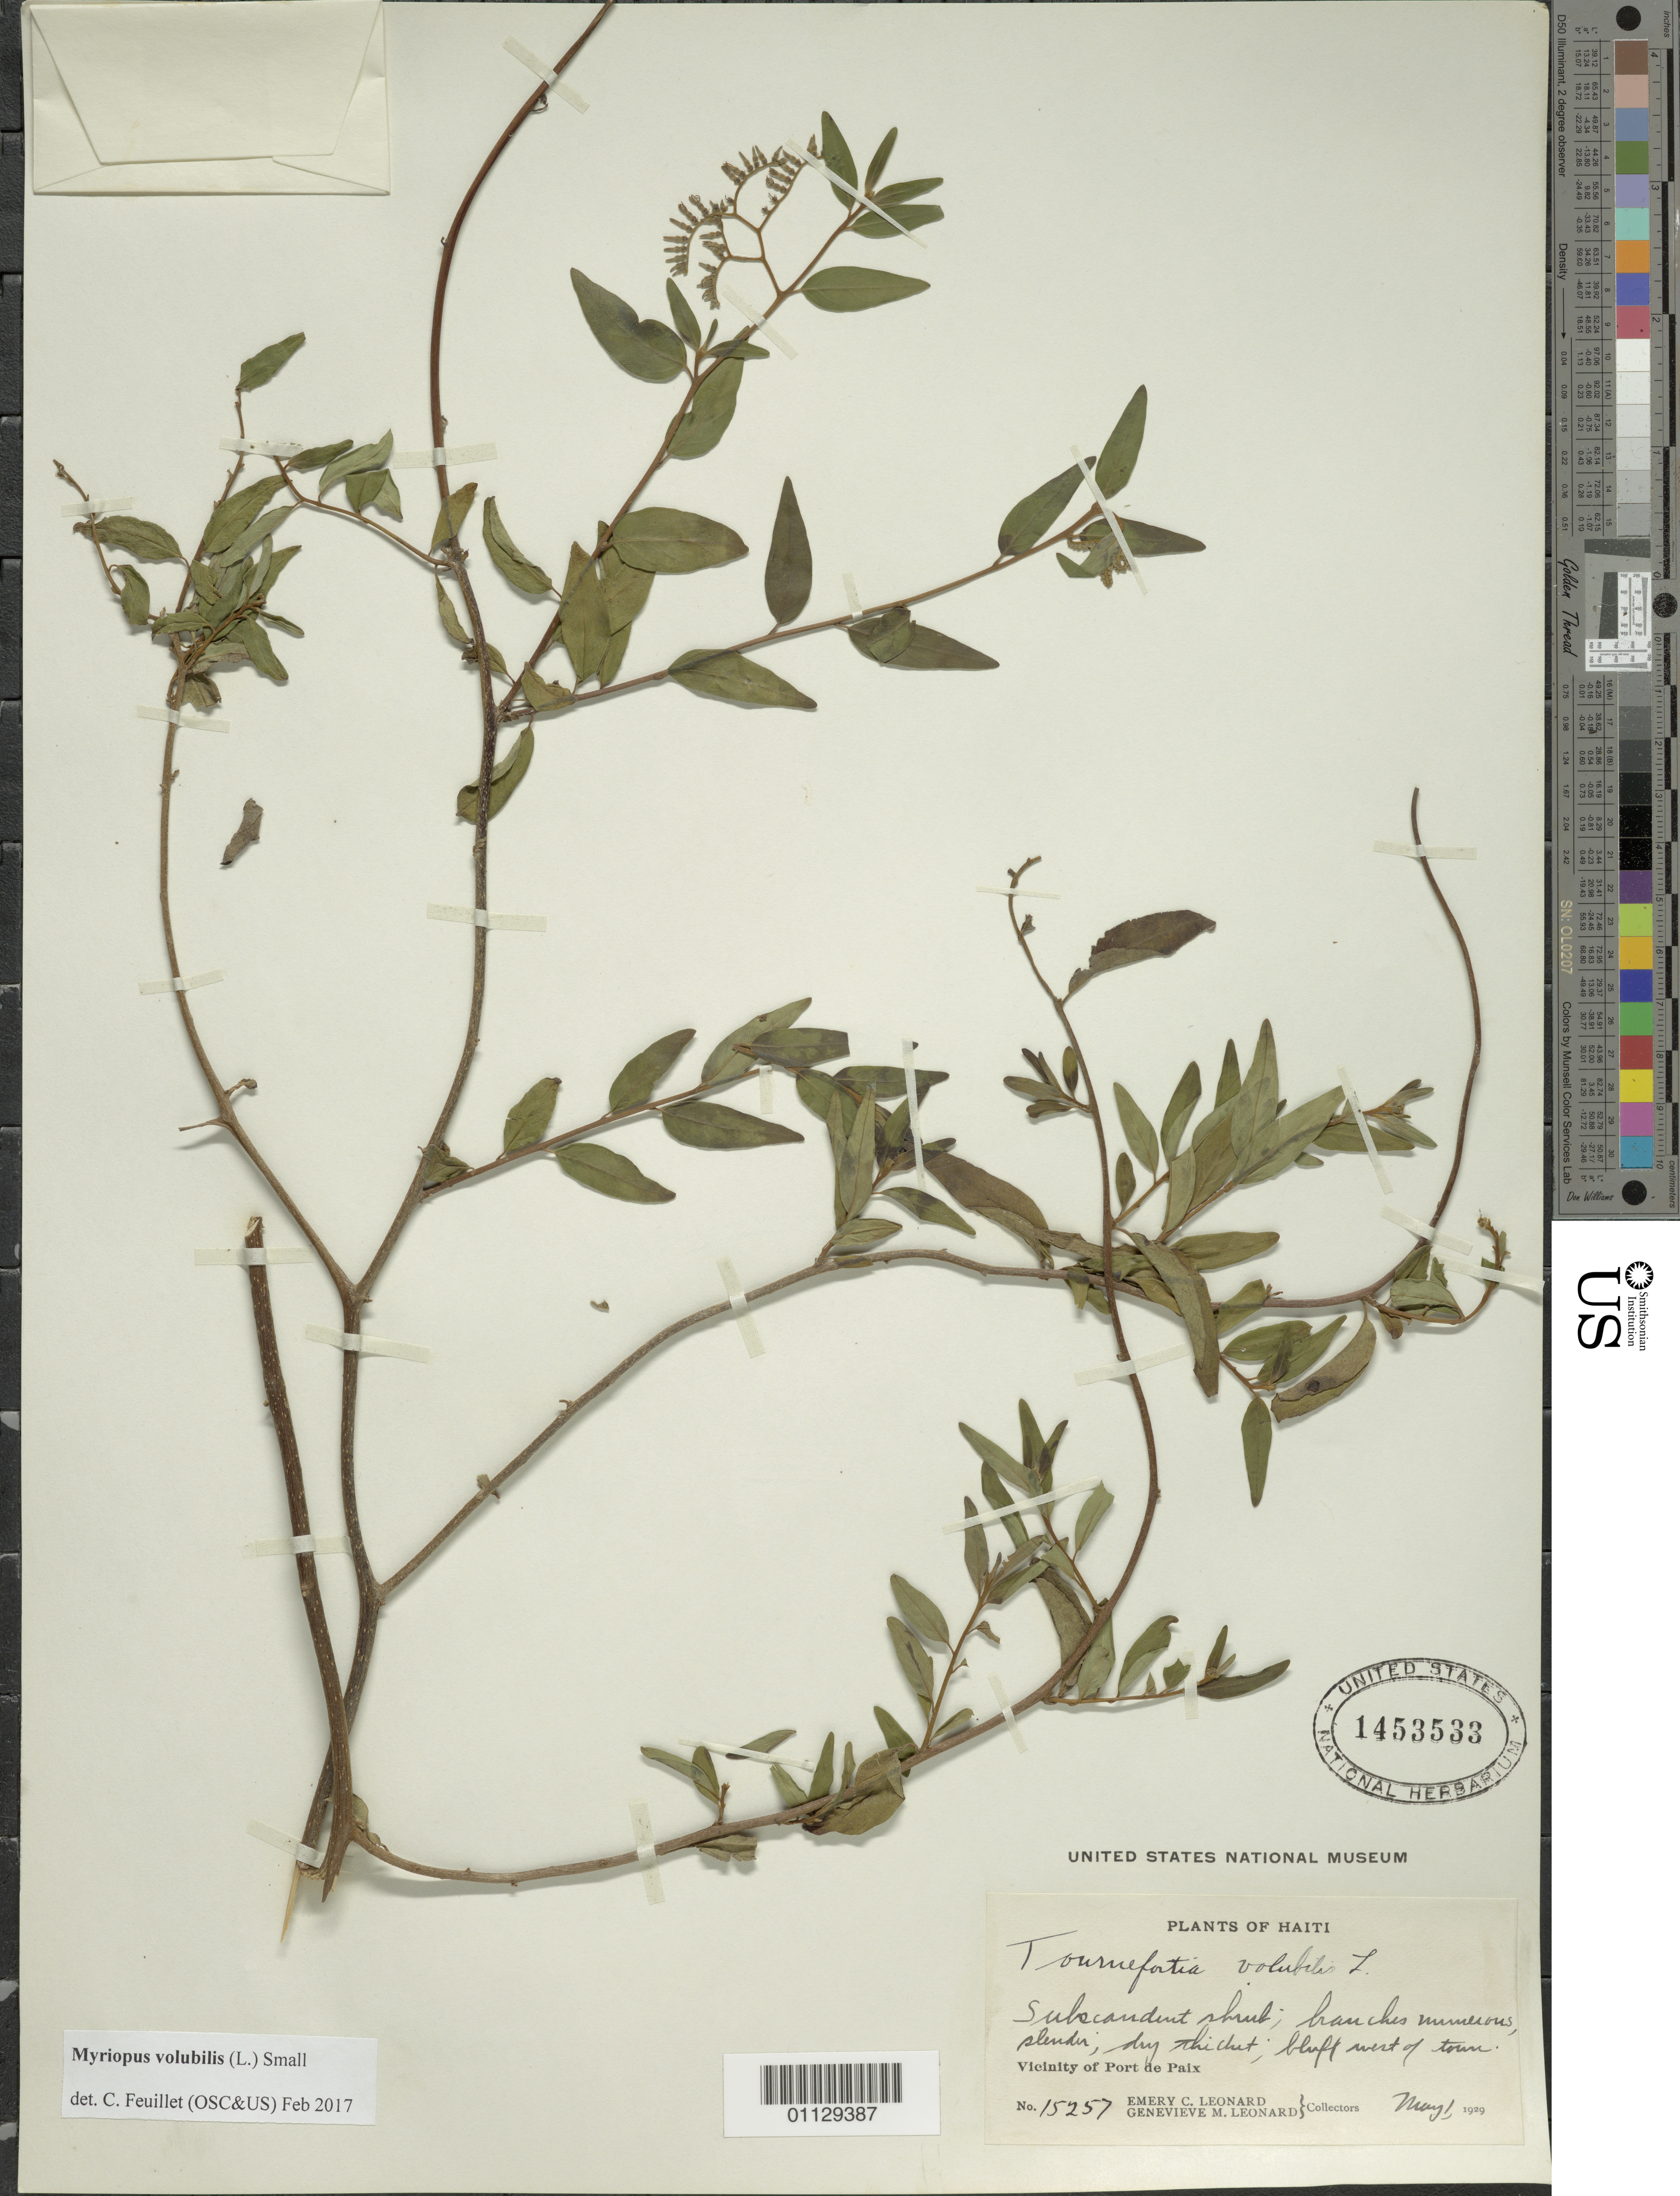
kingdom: Plantae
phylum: Tracheophyta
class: Magnoliopsida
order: Boraginales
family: Heliotropiaceae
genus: Myriopus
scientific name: Myriopus volubilis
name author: (L.) Small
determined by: Feuillet, C.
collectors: E. C. Leonard & G. M. Leonard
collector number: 15257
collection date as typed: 01 May 1929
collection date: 1929-05-01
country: Haiti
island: Hispaniola I.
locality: Port de Paix vicinity, W of town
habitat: Dry thicket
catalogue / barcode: US 1453533